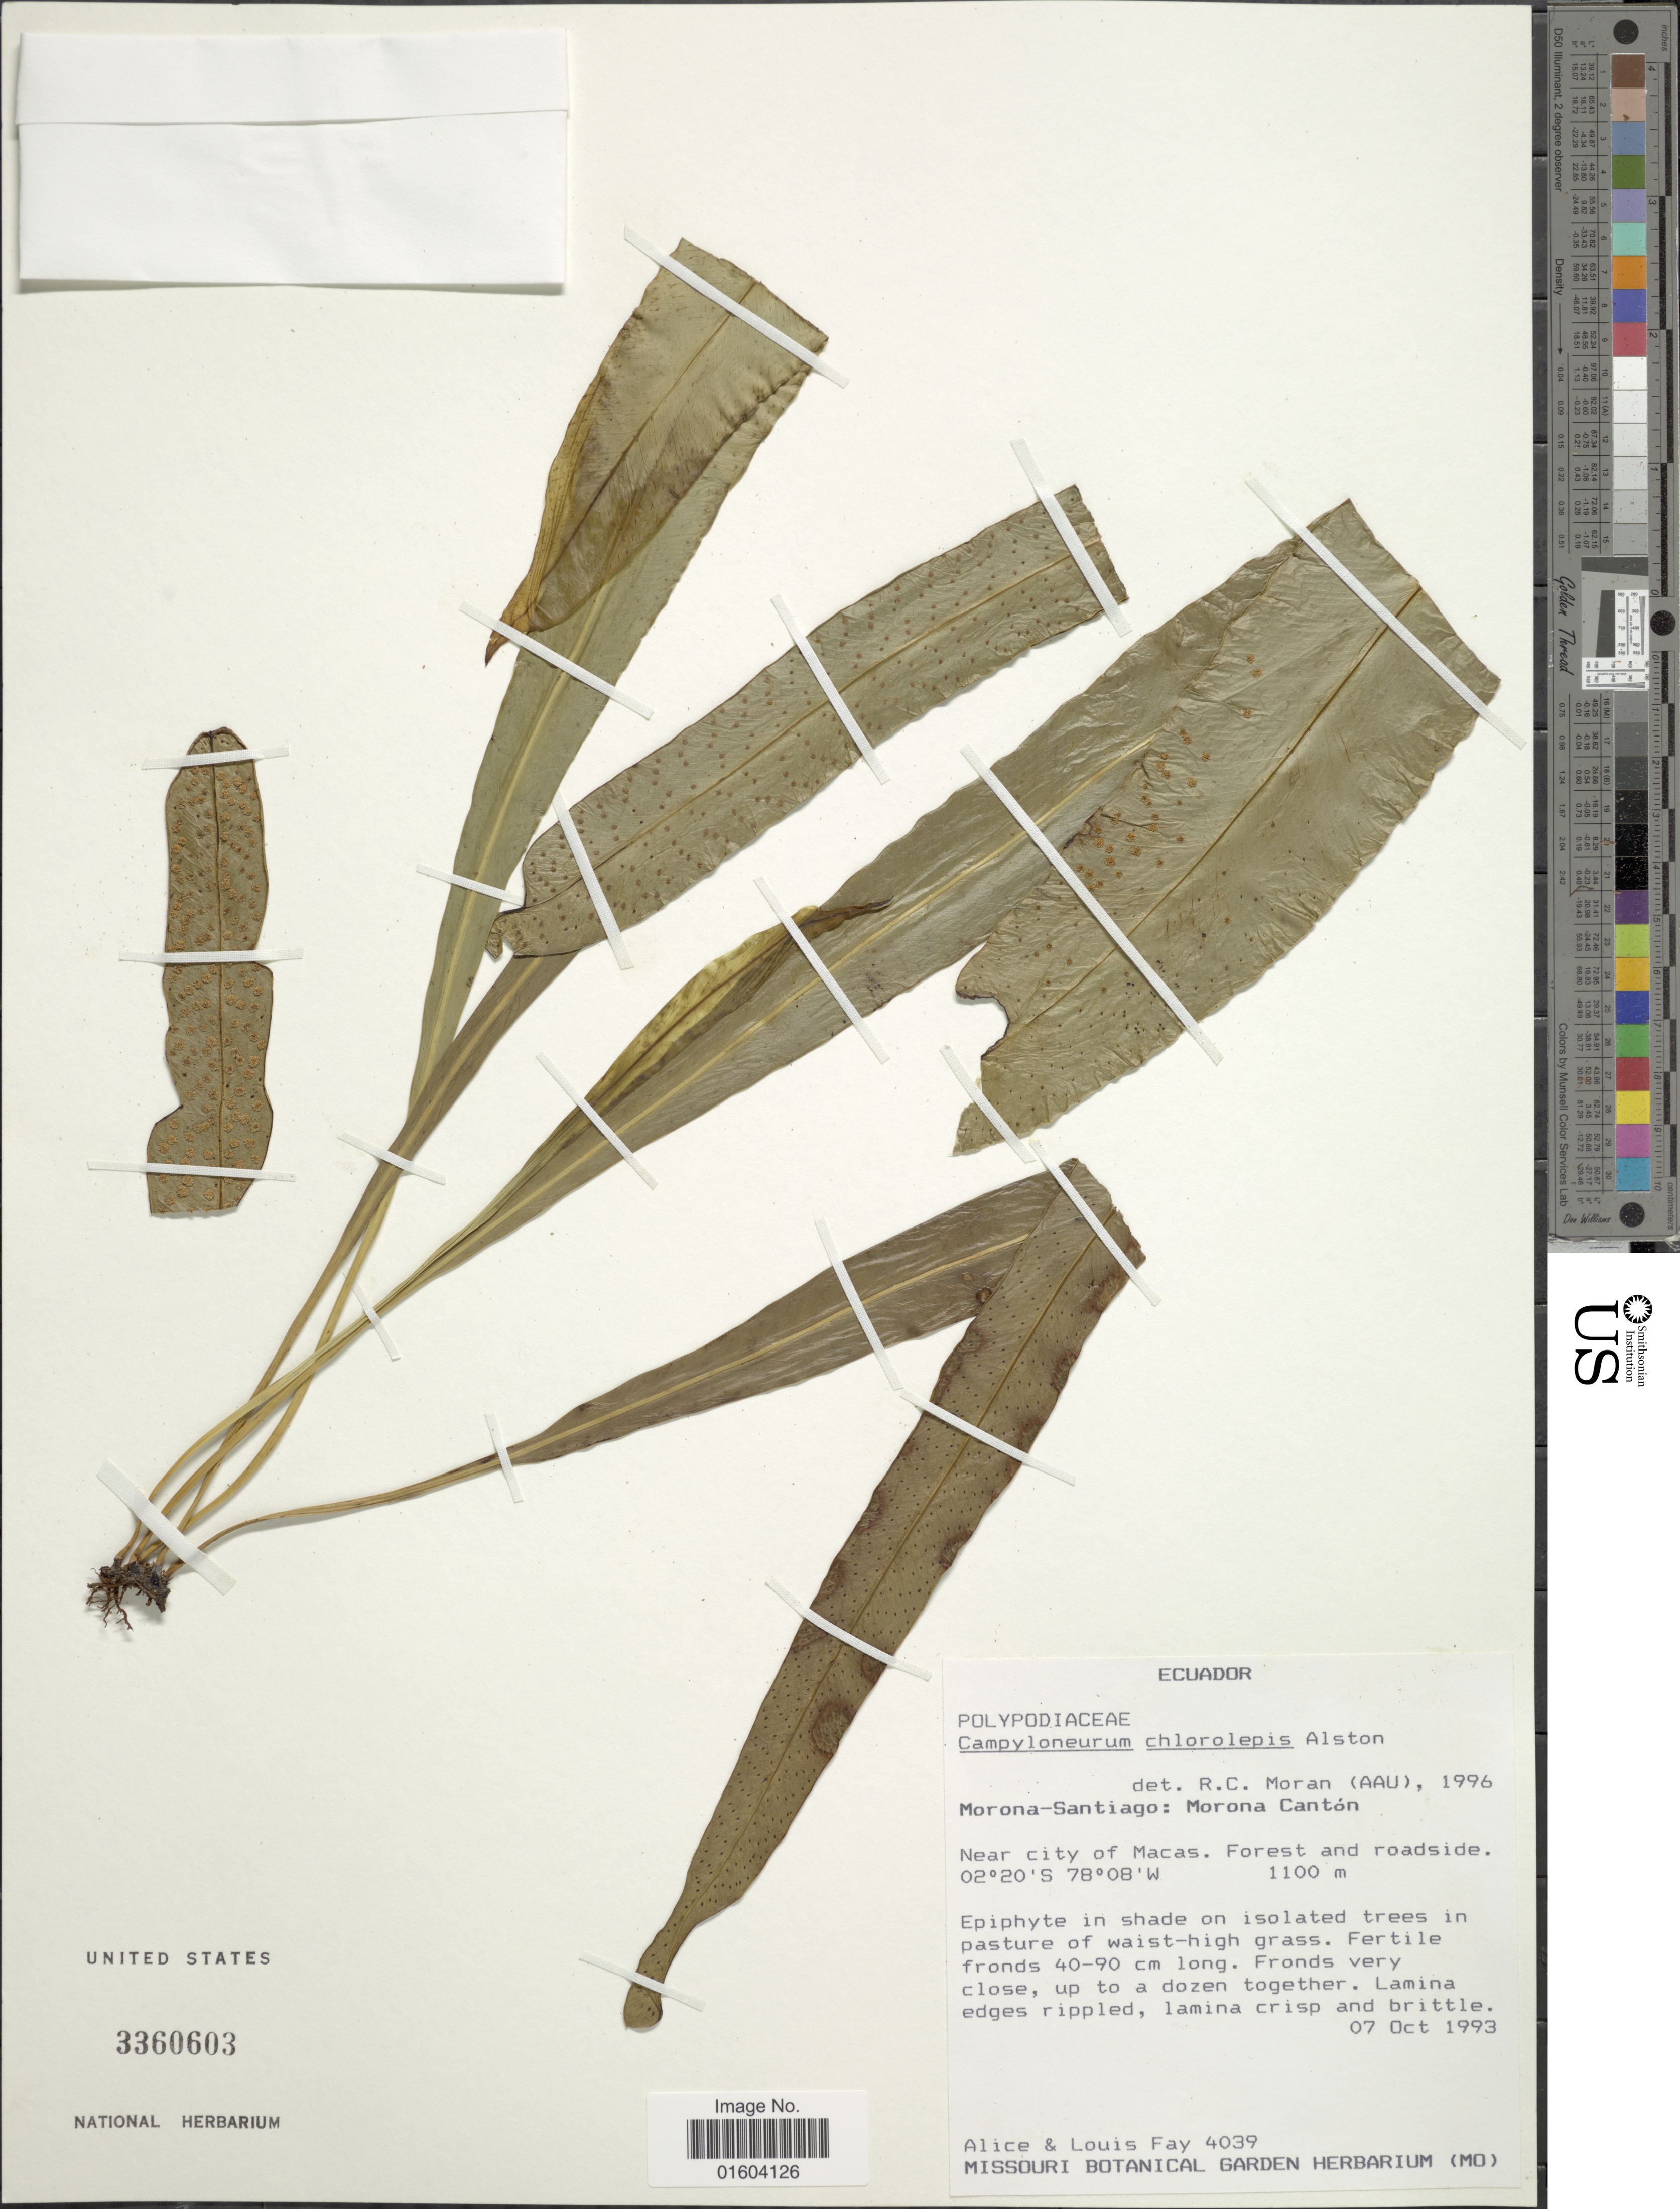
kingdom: Plantae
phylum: Tracheophyta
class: Polypodiopsida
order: Polypodiales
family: Polypodiaceae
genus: Campyloneurum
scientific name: Campyloneurum chlorolepis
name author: Alston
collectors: A. Fay & L. Fay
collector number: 4039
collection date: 1993-10-07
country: Ecuador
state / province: Morona-Santiago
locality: Ecuador, Morona-Santiago: Morona Canton. Near city of Macas.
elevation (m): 1100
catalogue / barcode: US 3360603